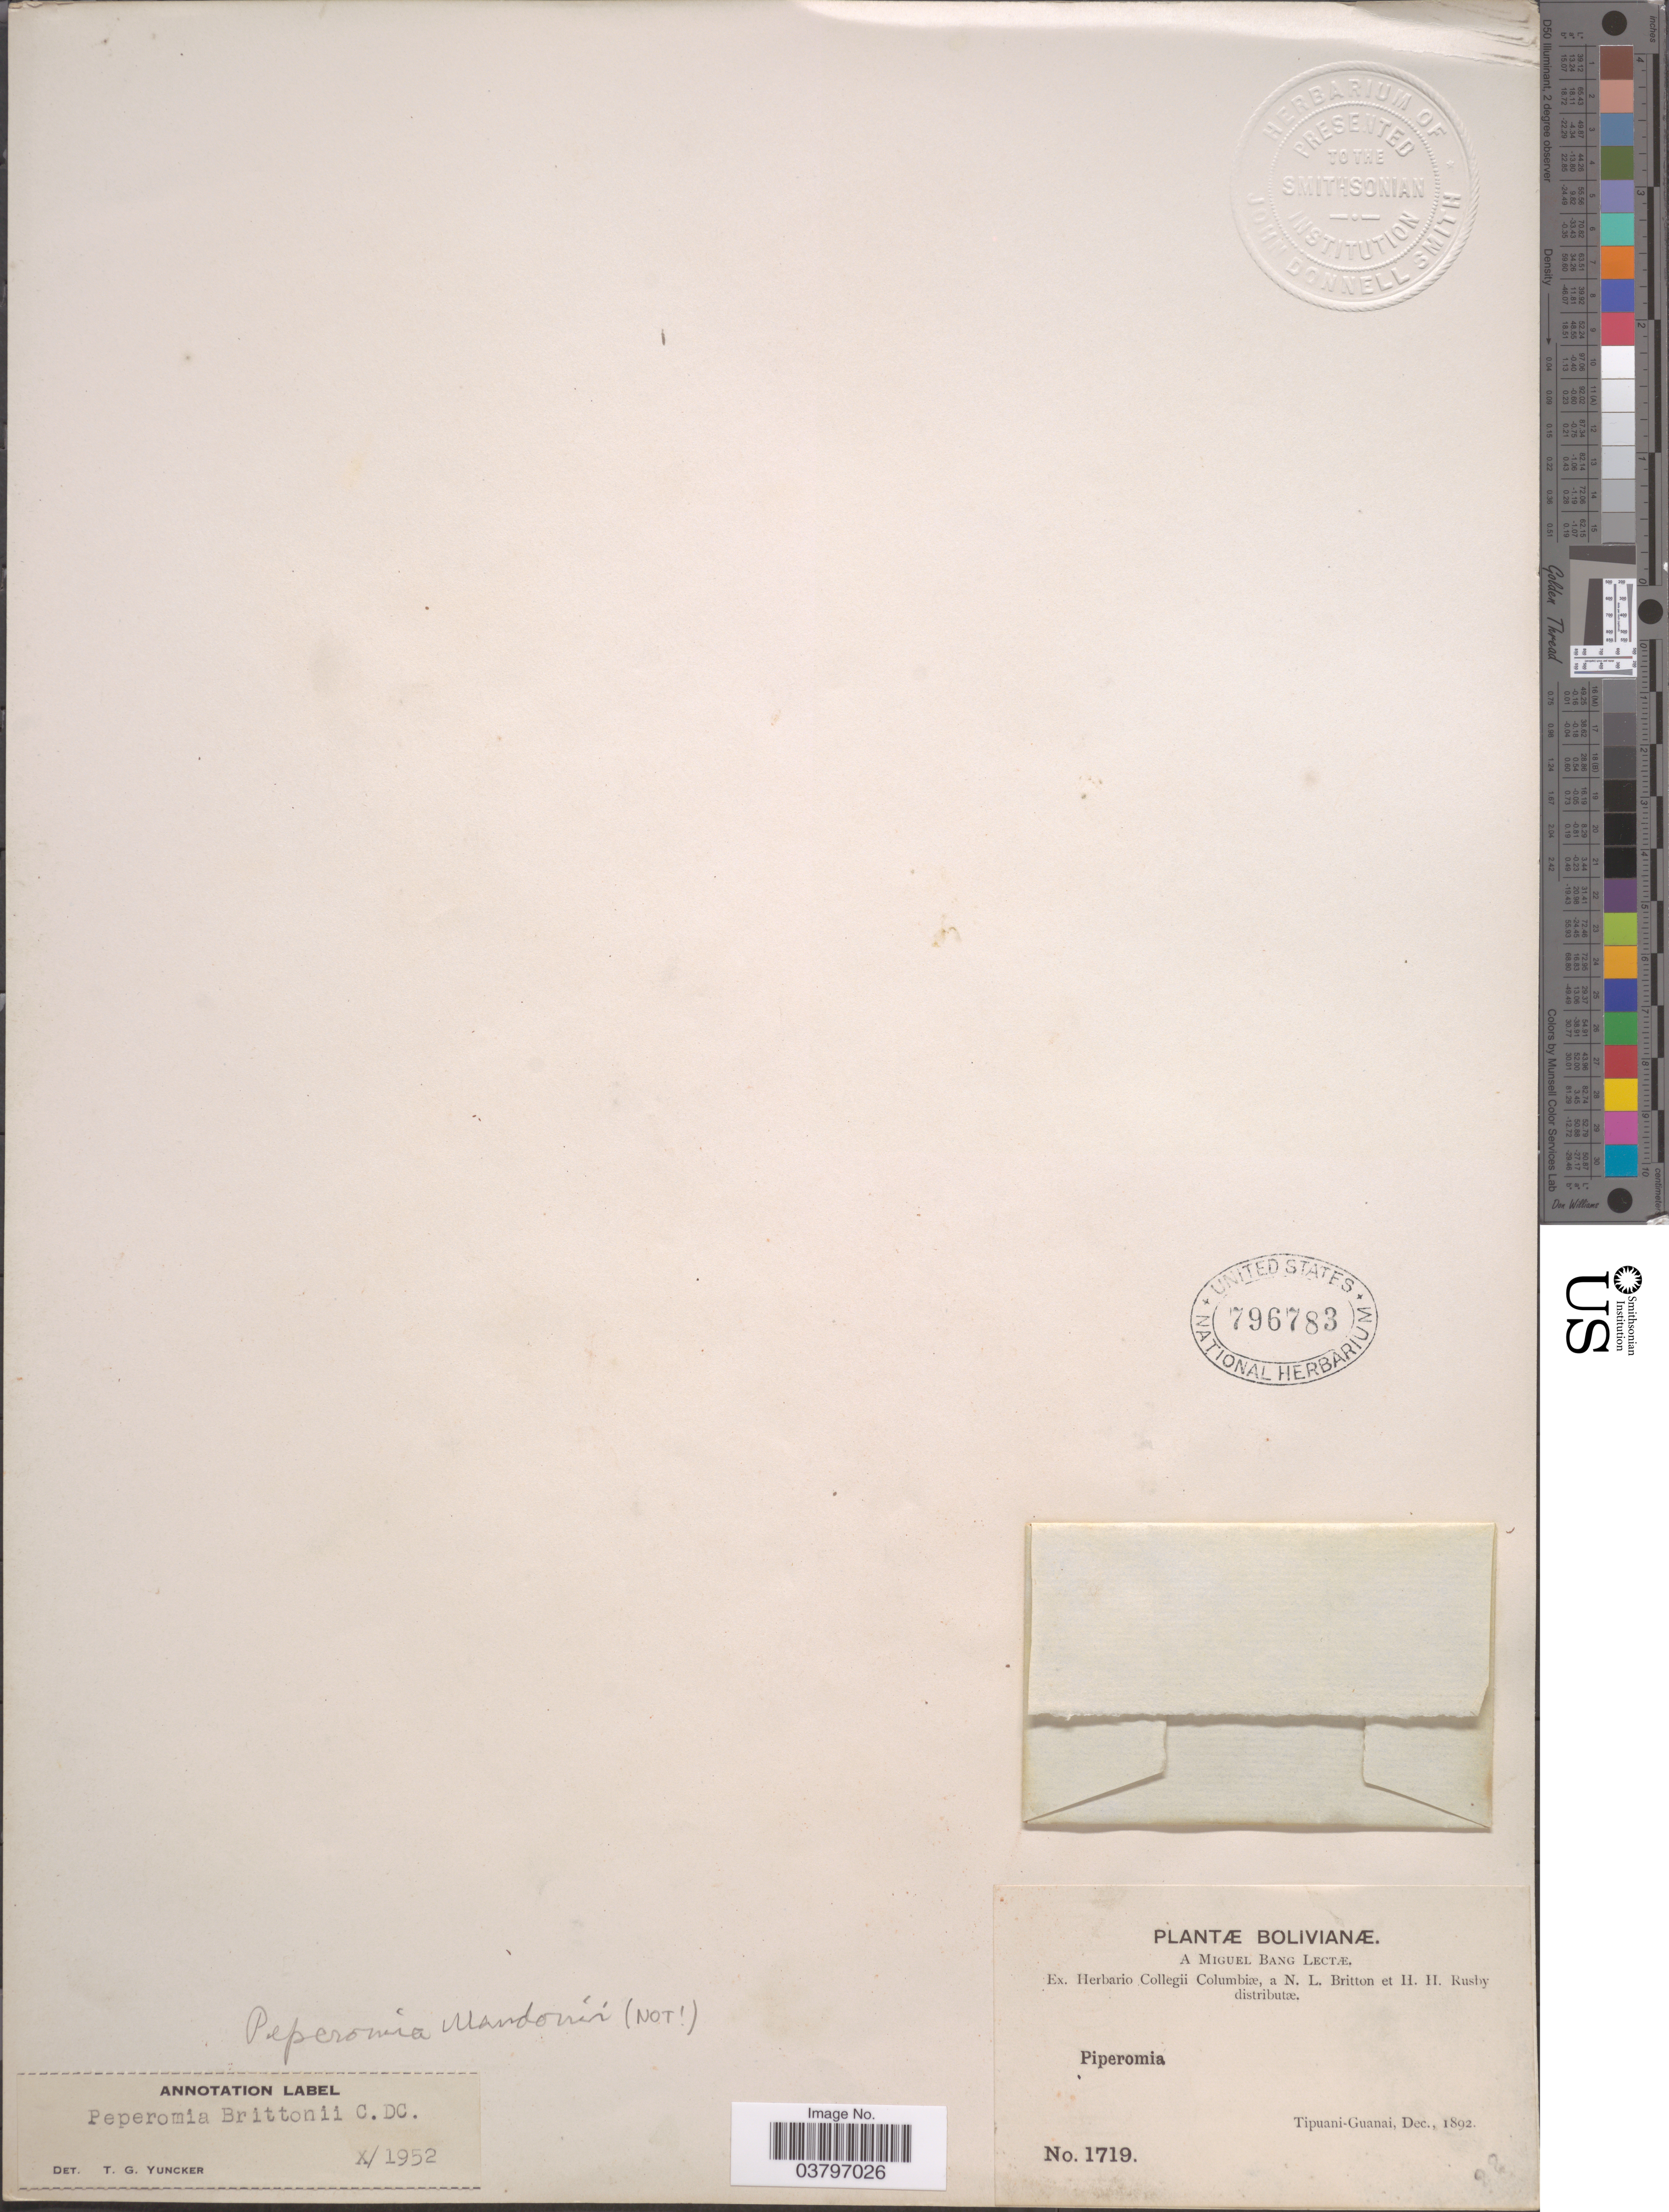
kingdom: Plantae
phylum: Tracheophyta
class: Magnoliopsida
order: Piperales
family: Piperaceae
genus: Peperomia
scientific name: Peperomia brittonii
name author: C. DC.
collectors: M. Bang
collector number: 1719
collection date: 1892-12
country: Bolivia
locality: Tipuani-Guanai.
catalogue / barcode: US 796783